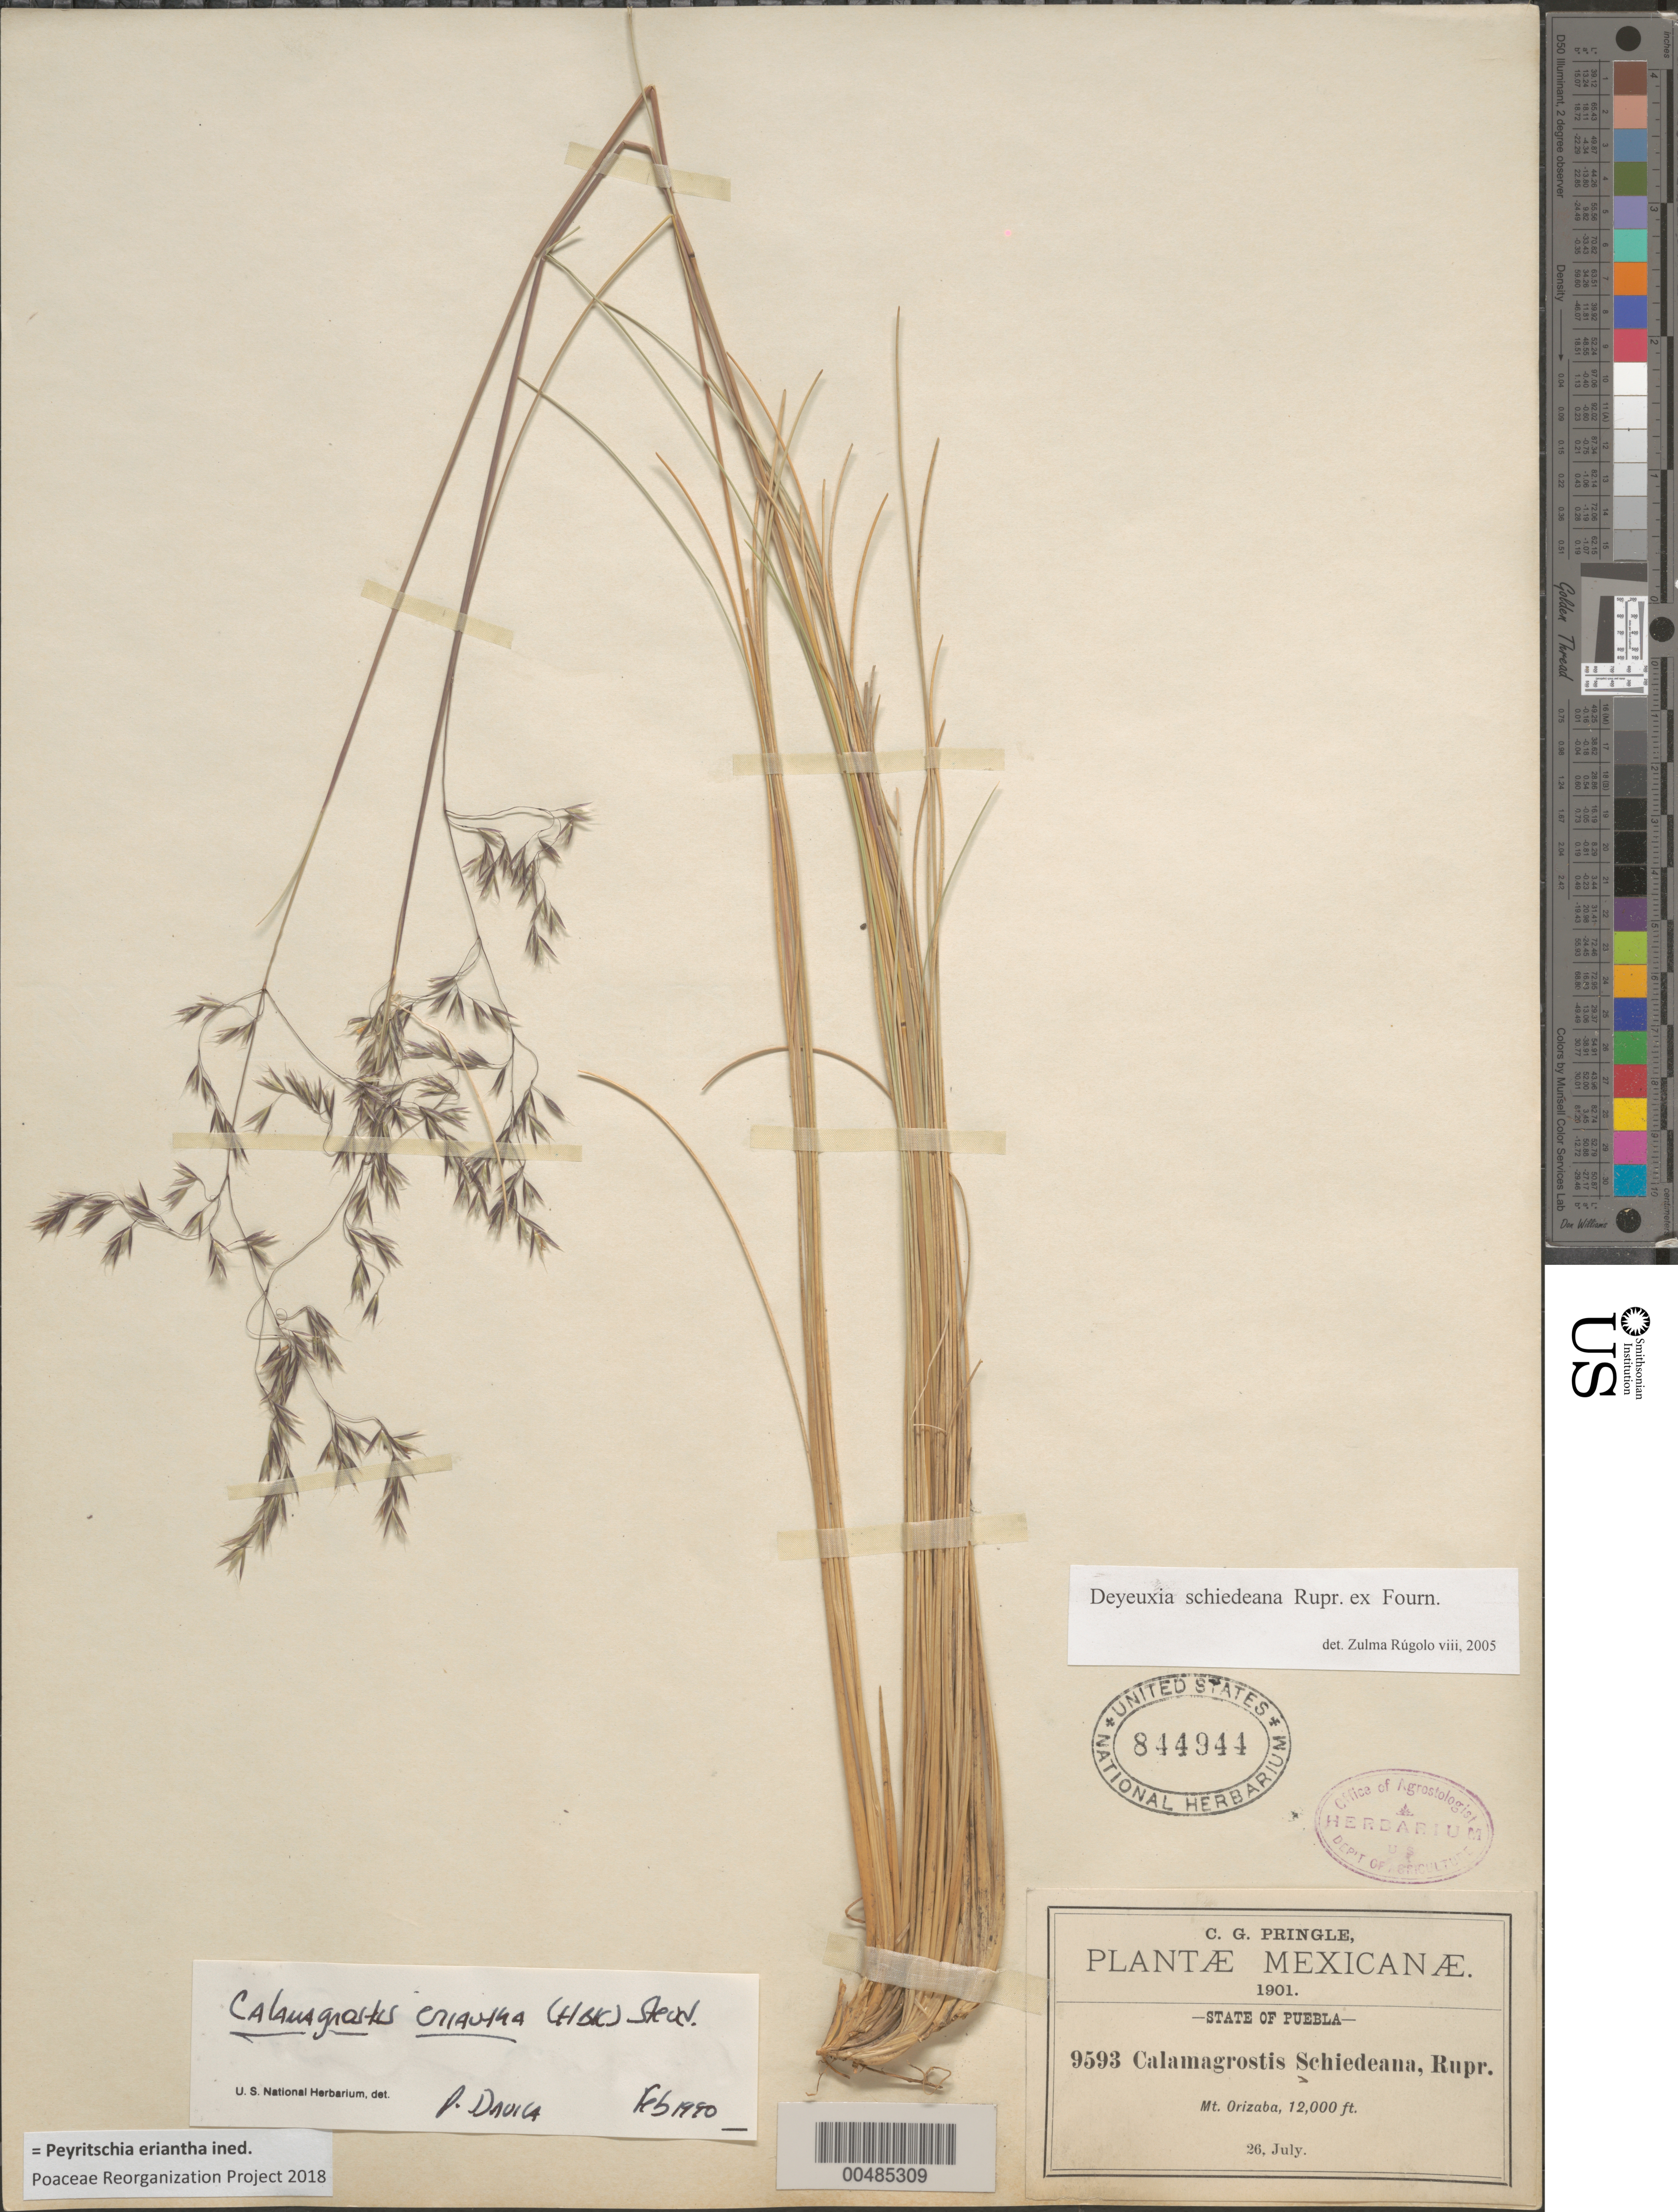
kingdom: Plantae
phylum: Tracheophyta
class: Liliopsida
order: Poales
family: Poaceae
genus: Peyritschia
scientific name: Peyritschia eriantha ined.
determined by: Poaceae Reorganization Project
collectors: C. G. Pringle et al.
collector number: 9593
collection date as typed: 26 Jul 1901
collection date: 1901-07-26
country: Mexico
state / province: Puebla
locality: Mt. Orizaba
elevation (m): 3658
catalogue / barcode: US 844944